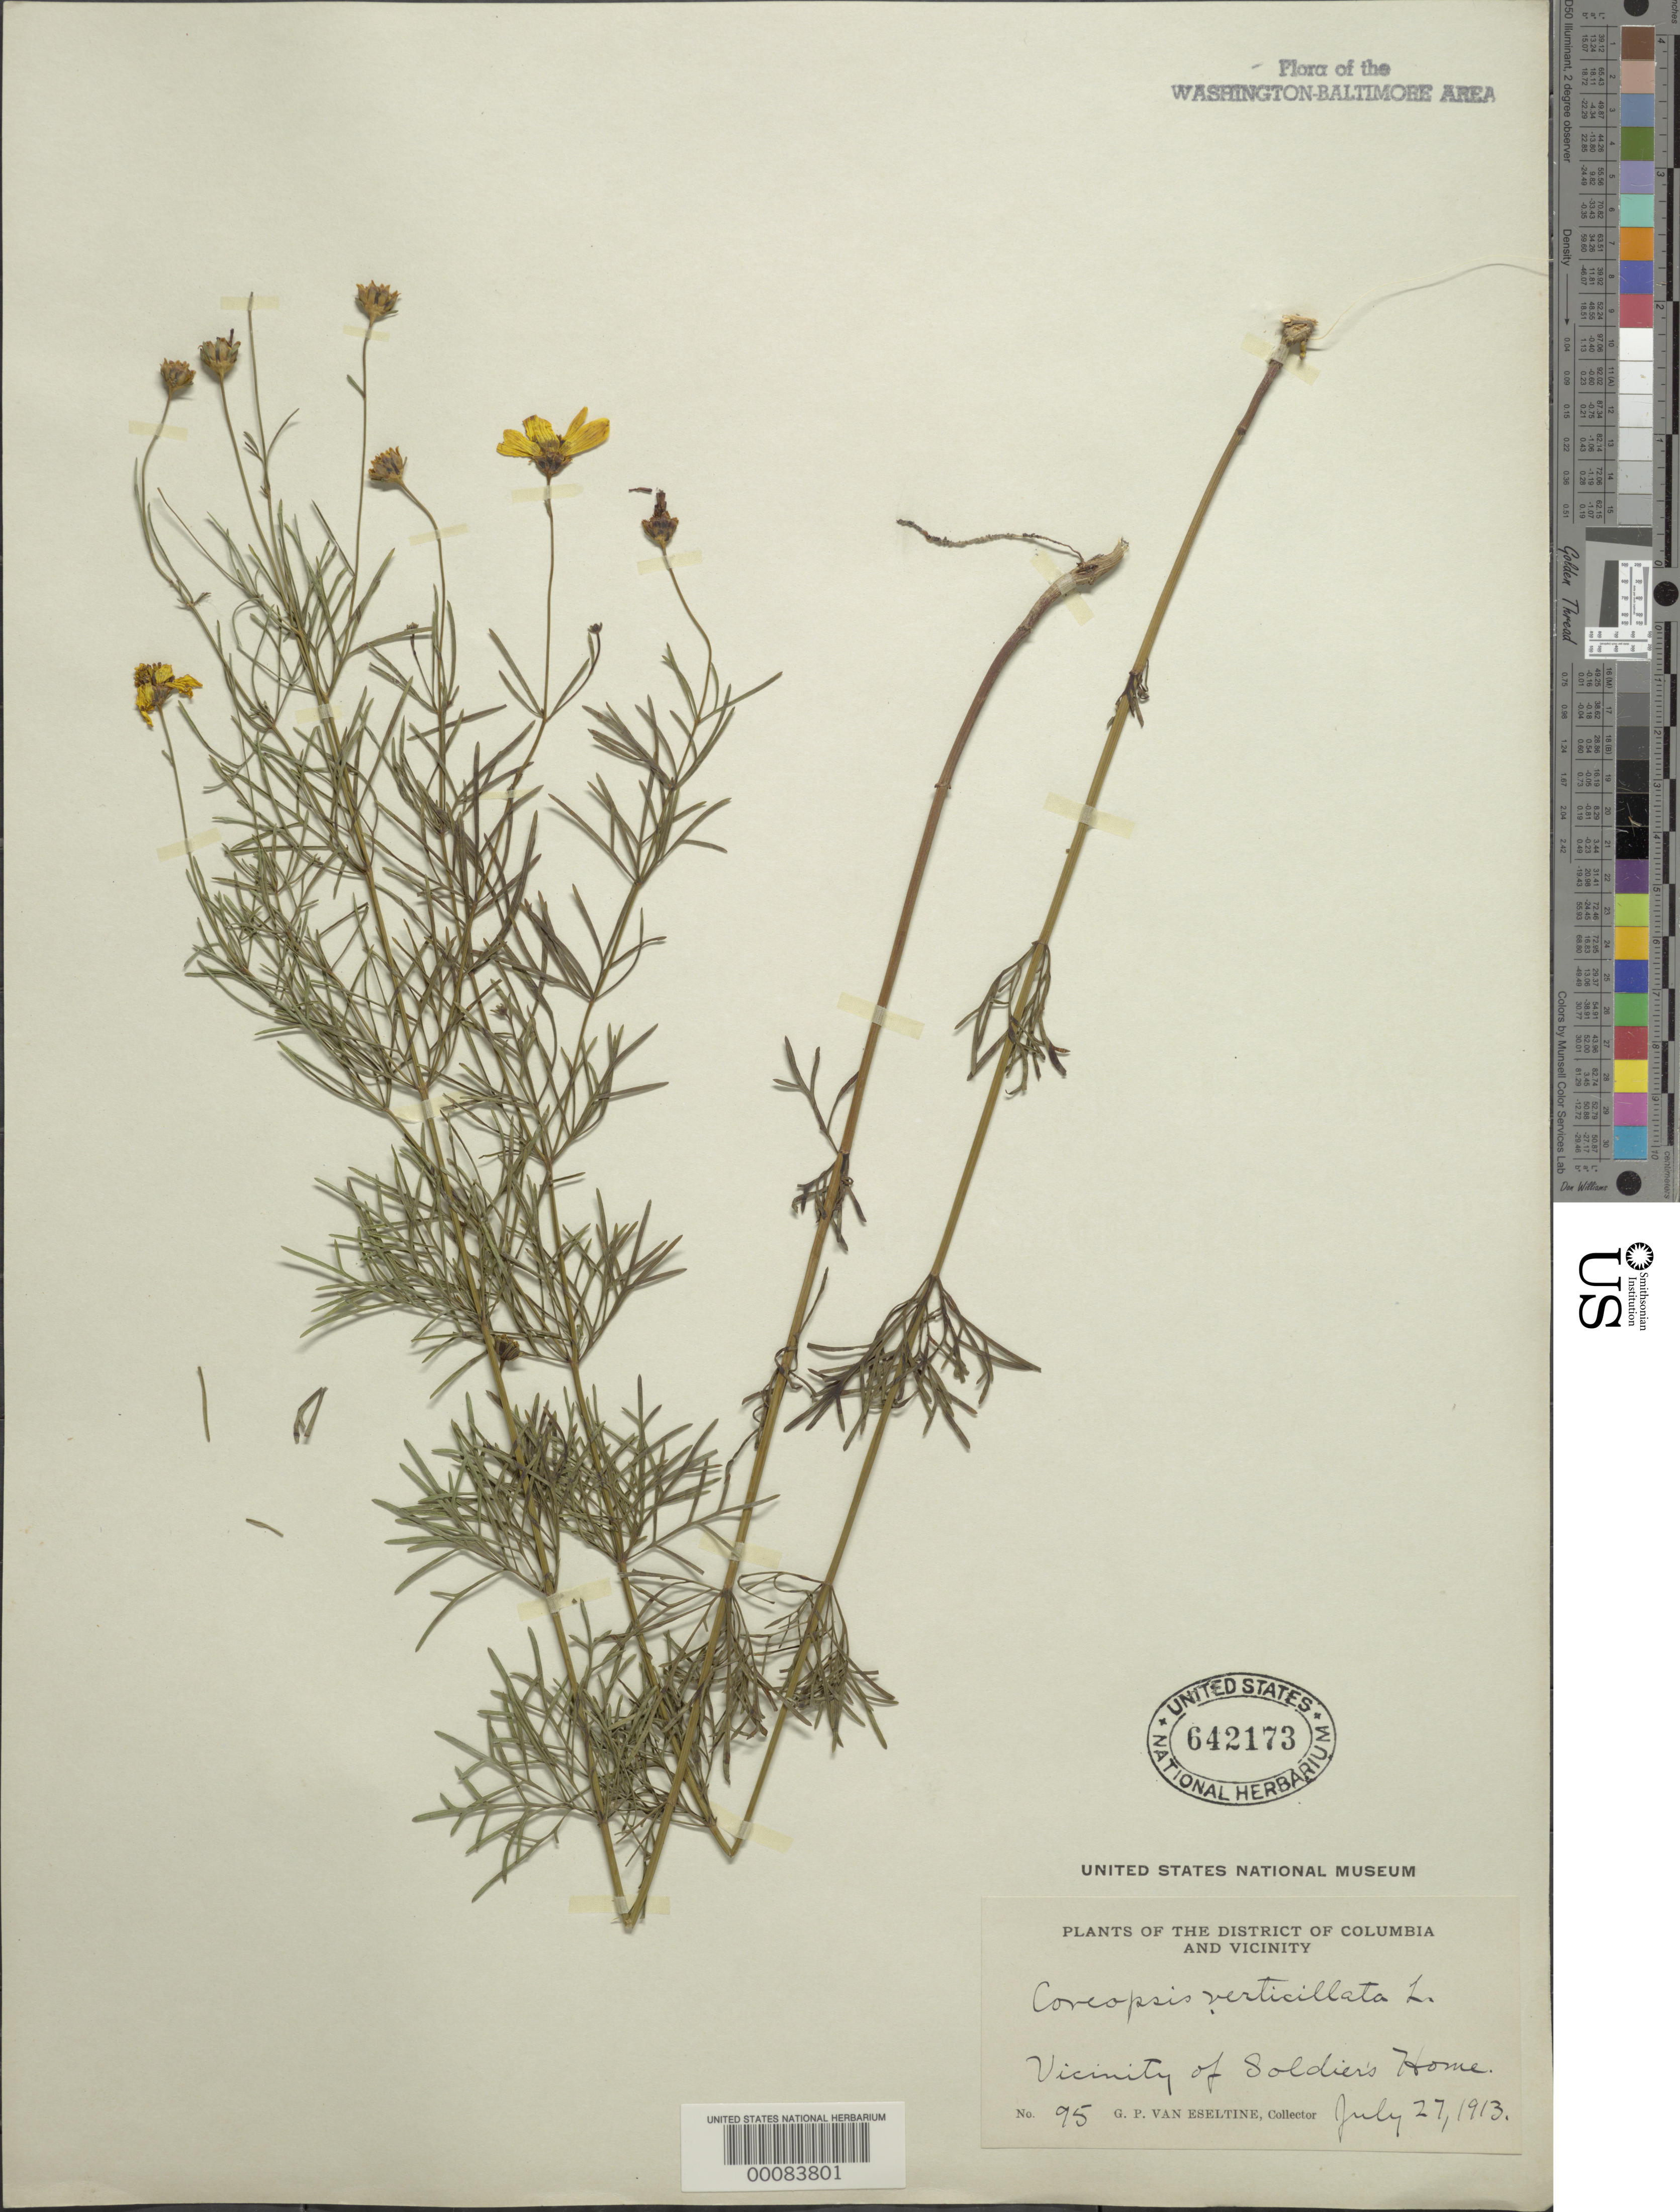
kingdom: Plantae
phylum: Tracheophyta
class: Magnoliopsida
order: Asterales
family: Asteraceae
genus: Coreopsis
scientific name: Coreopsis verticillata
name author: L.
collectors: G. P. Van Eseltine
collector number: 95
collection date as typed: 27 Jul 1913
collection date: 1913-07-27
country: United States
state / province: District of Columbia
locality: Soldiers Home vicinity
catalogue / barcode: US 642173